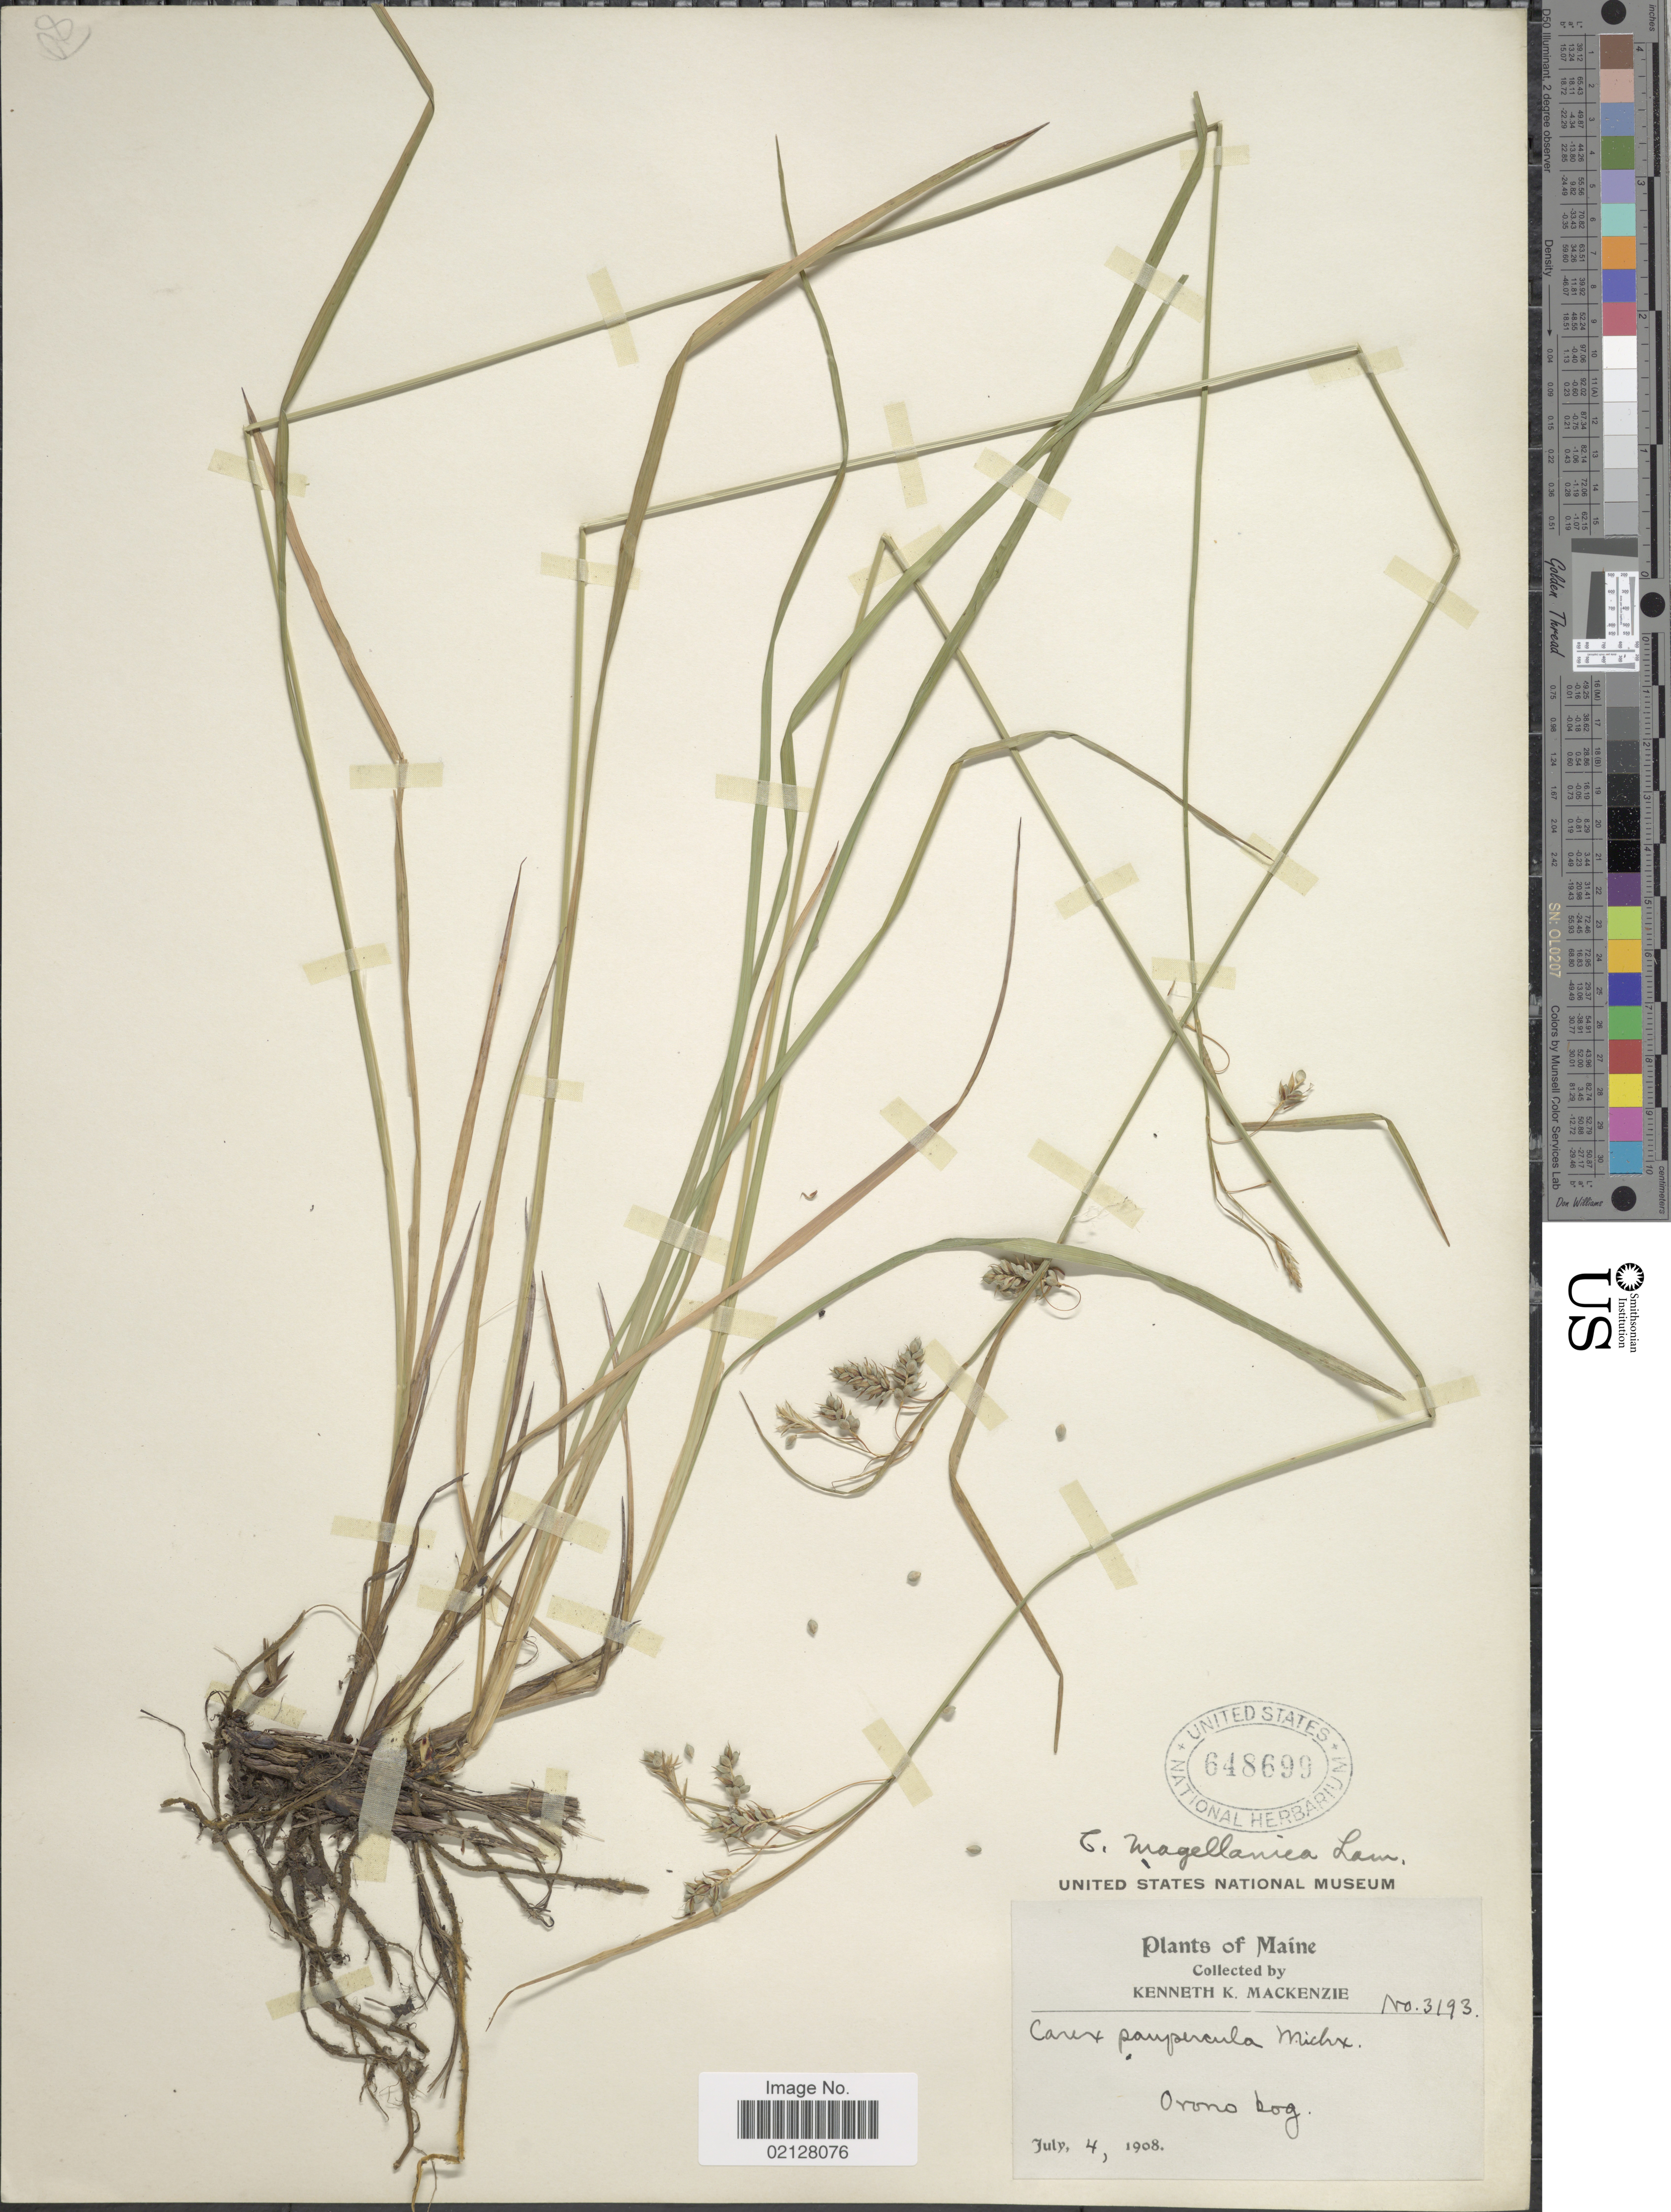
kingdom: Plantae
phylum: Tracheophyta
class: Liliopsida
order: Poales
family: Cyperaceae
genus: Carex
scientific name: Carex magellanica subsp. irrigua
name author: (Wahlenb.) Hiitonen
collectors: K. K. Mackenzie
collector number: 3193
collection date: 1908-07-04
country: United States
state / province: Maine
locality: Orono bog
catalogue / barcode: US 648699